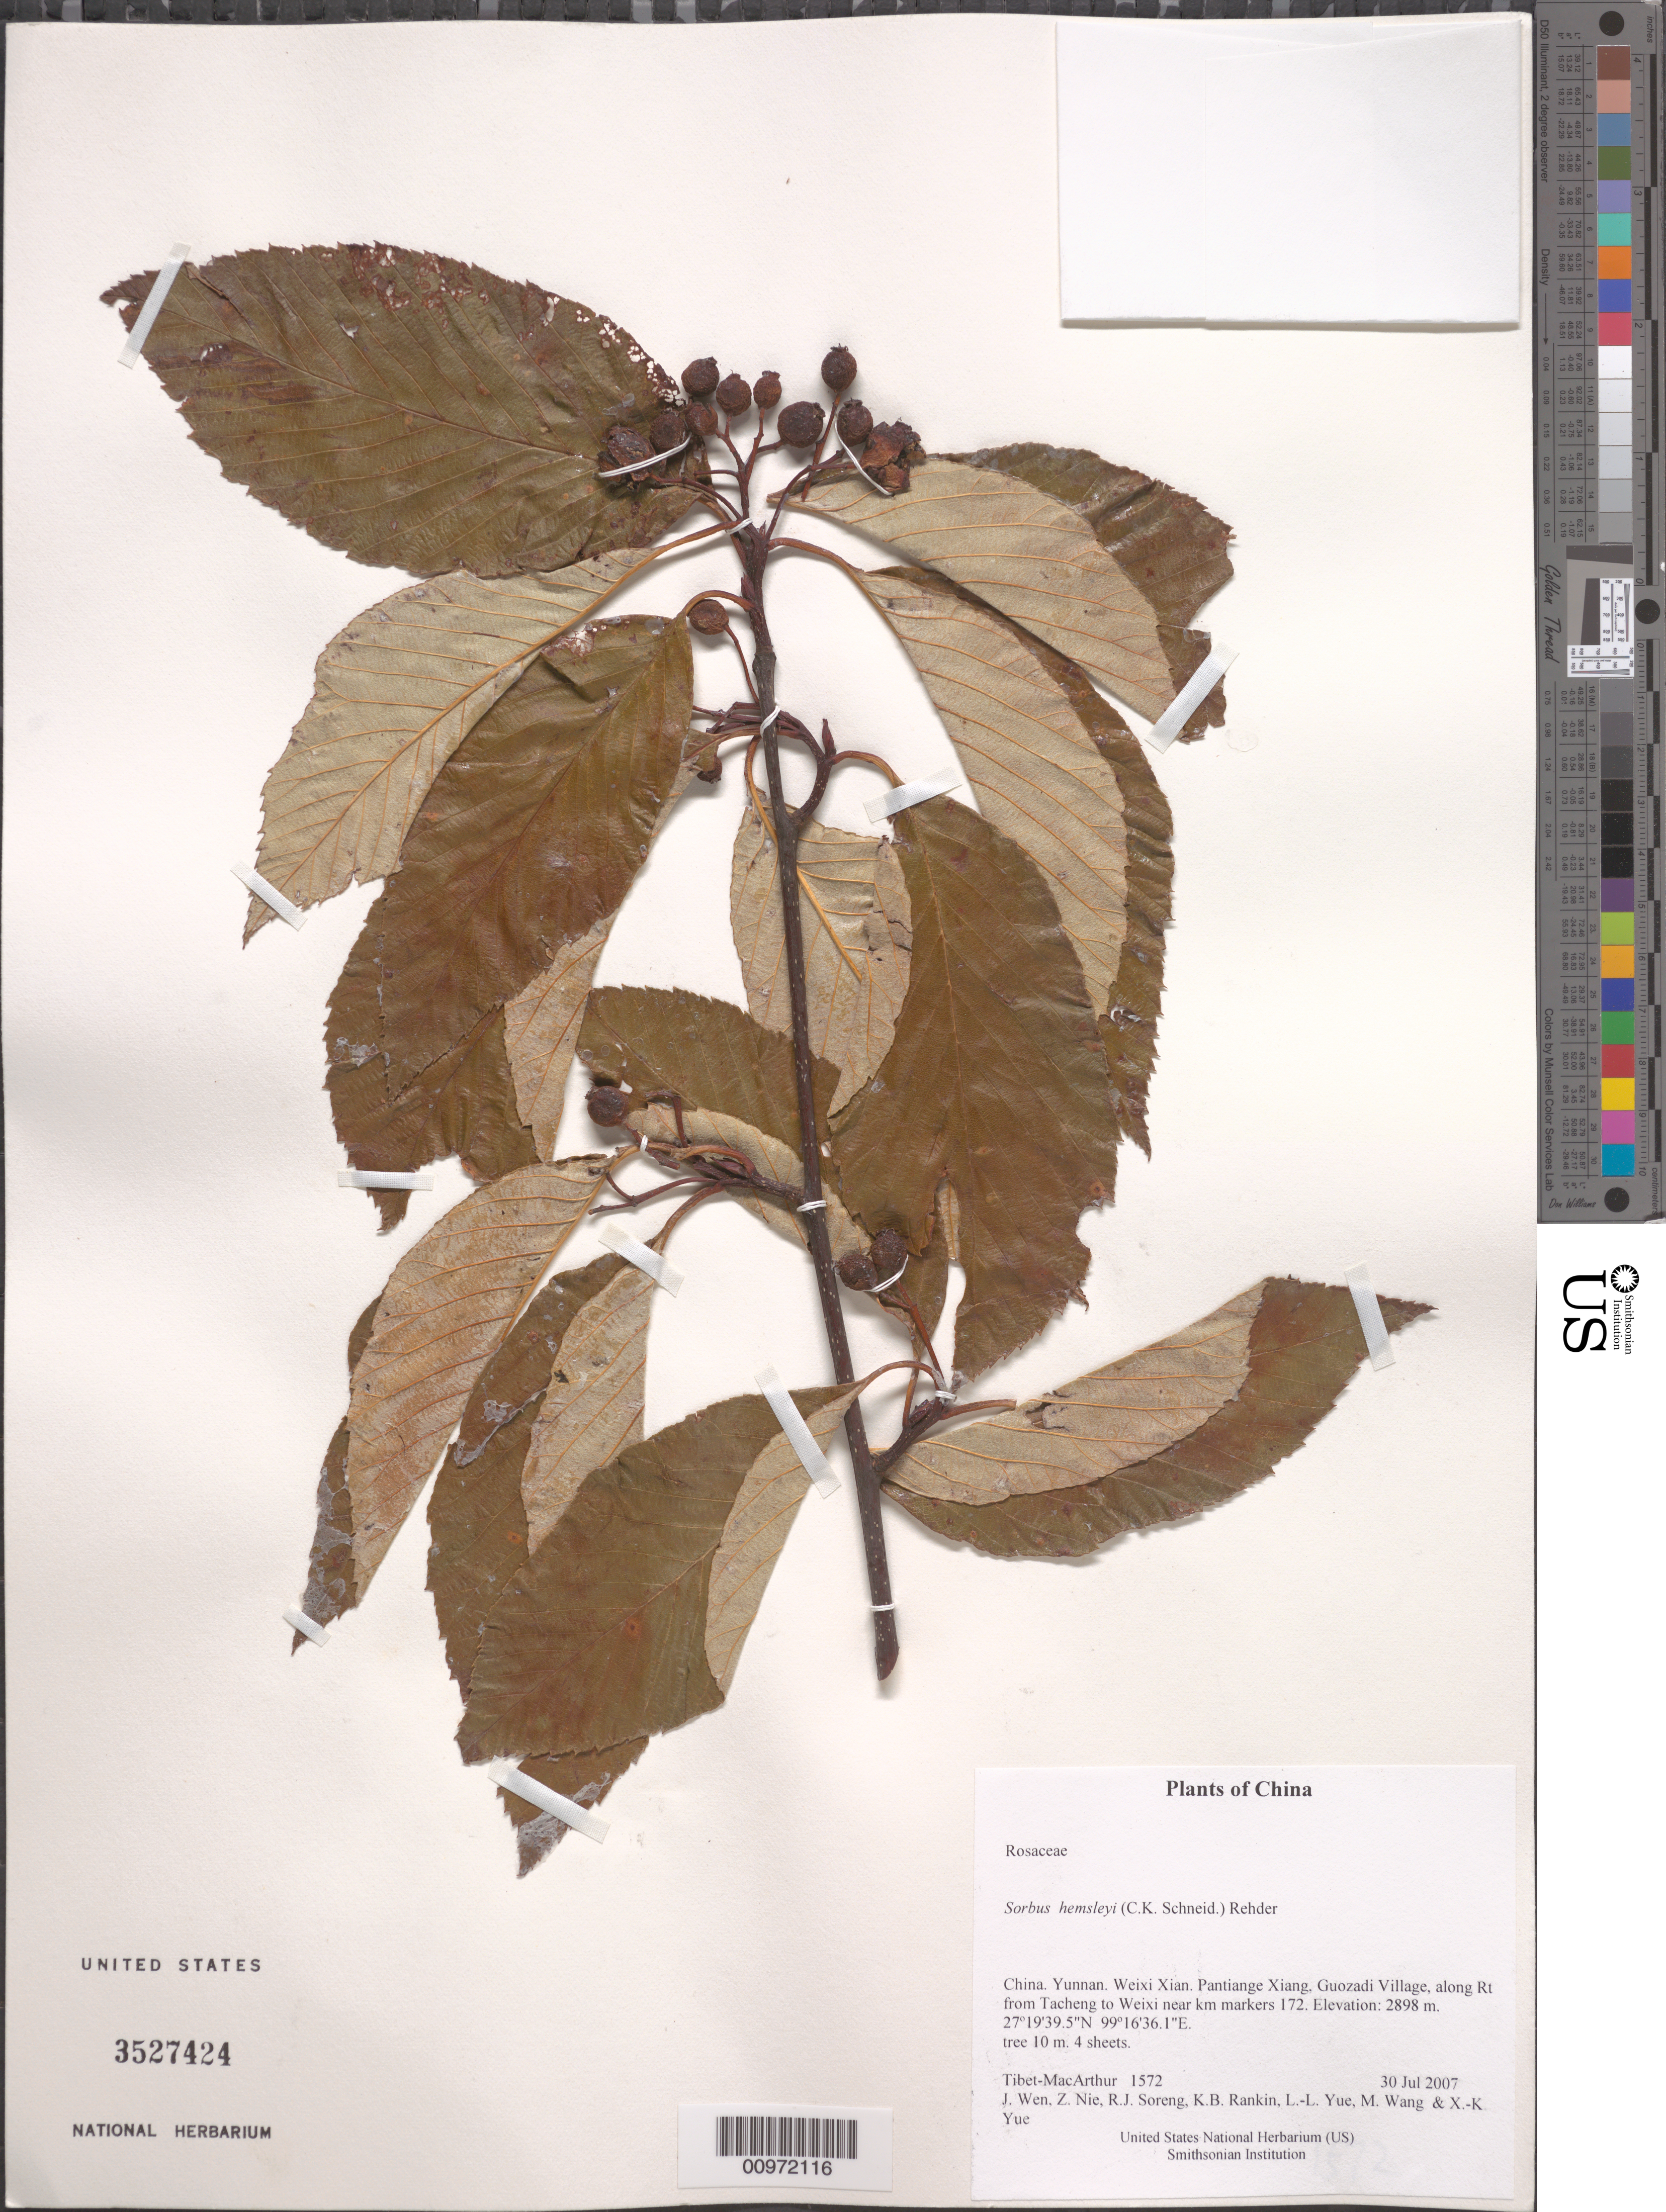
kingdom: Plantae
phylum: Tracheophyta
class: Magnoliopsida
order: Rosales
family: Rosaceae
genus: Sorbus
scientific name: Sorbus hemsleyi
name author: (C.K. Schneid.) Rehder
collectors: Tibet-MacArthur, J. Wen, Z. Nie, R. J. Soreng, K. Rankin, L. Yue, M. Wang & X. Yue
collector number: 1572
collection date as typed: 30 Jul 2007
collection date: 2007-07-30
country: China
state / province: Yunnan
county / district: Weixi Xian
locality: Pantiange Xiang, Guozadi Village, along Rt from Tacheng to Weixi near km markers 172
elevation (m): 2898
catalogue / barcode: US 3527424